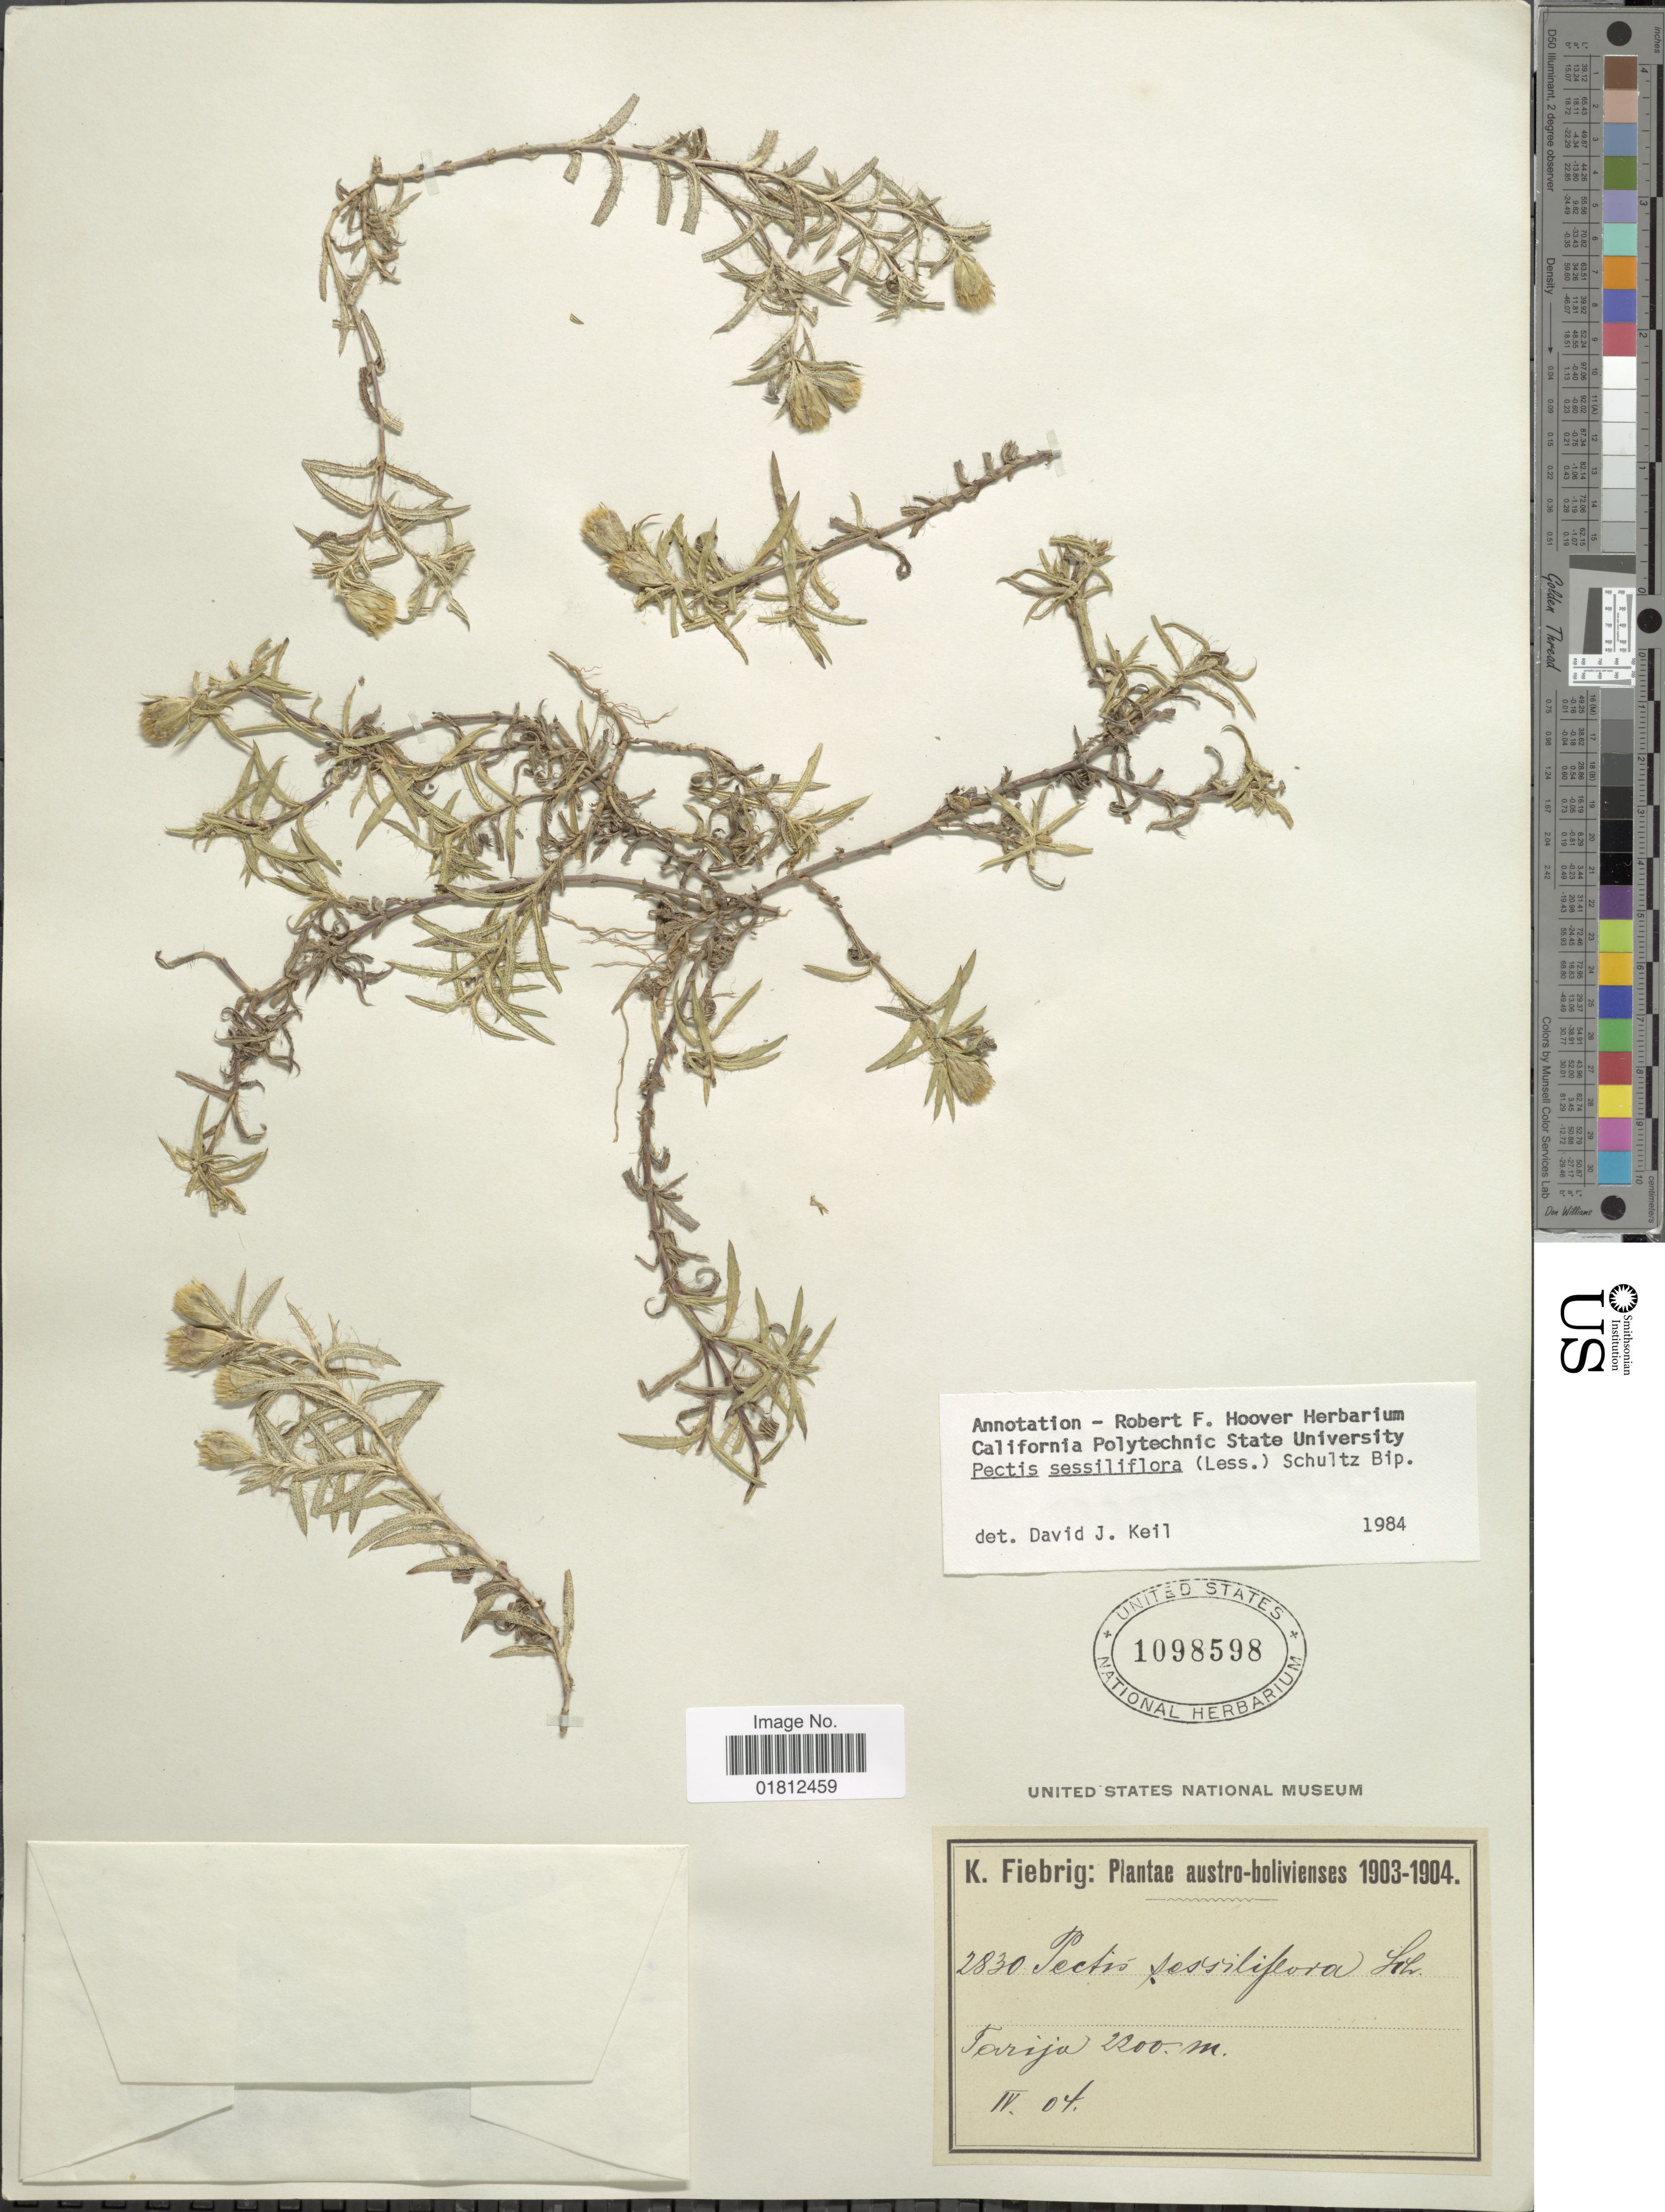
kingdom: Plantae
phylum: Tracheophyta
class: Magnoliopsida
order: Asterales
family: Asteraceae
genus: Pectis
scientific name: Pectis sessiliflora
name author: (Less.) Sch. Bip.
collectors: K. Fiebrig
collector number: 2830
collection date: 1904-04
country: Bolivia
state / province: Tarija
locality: Austro-bolivienses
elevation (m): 2200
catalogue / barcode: US 1098598